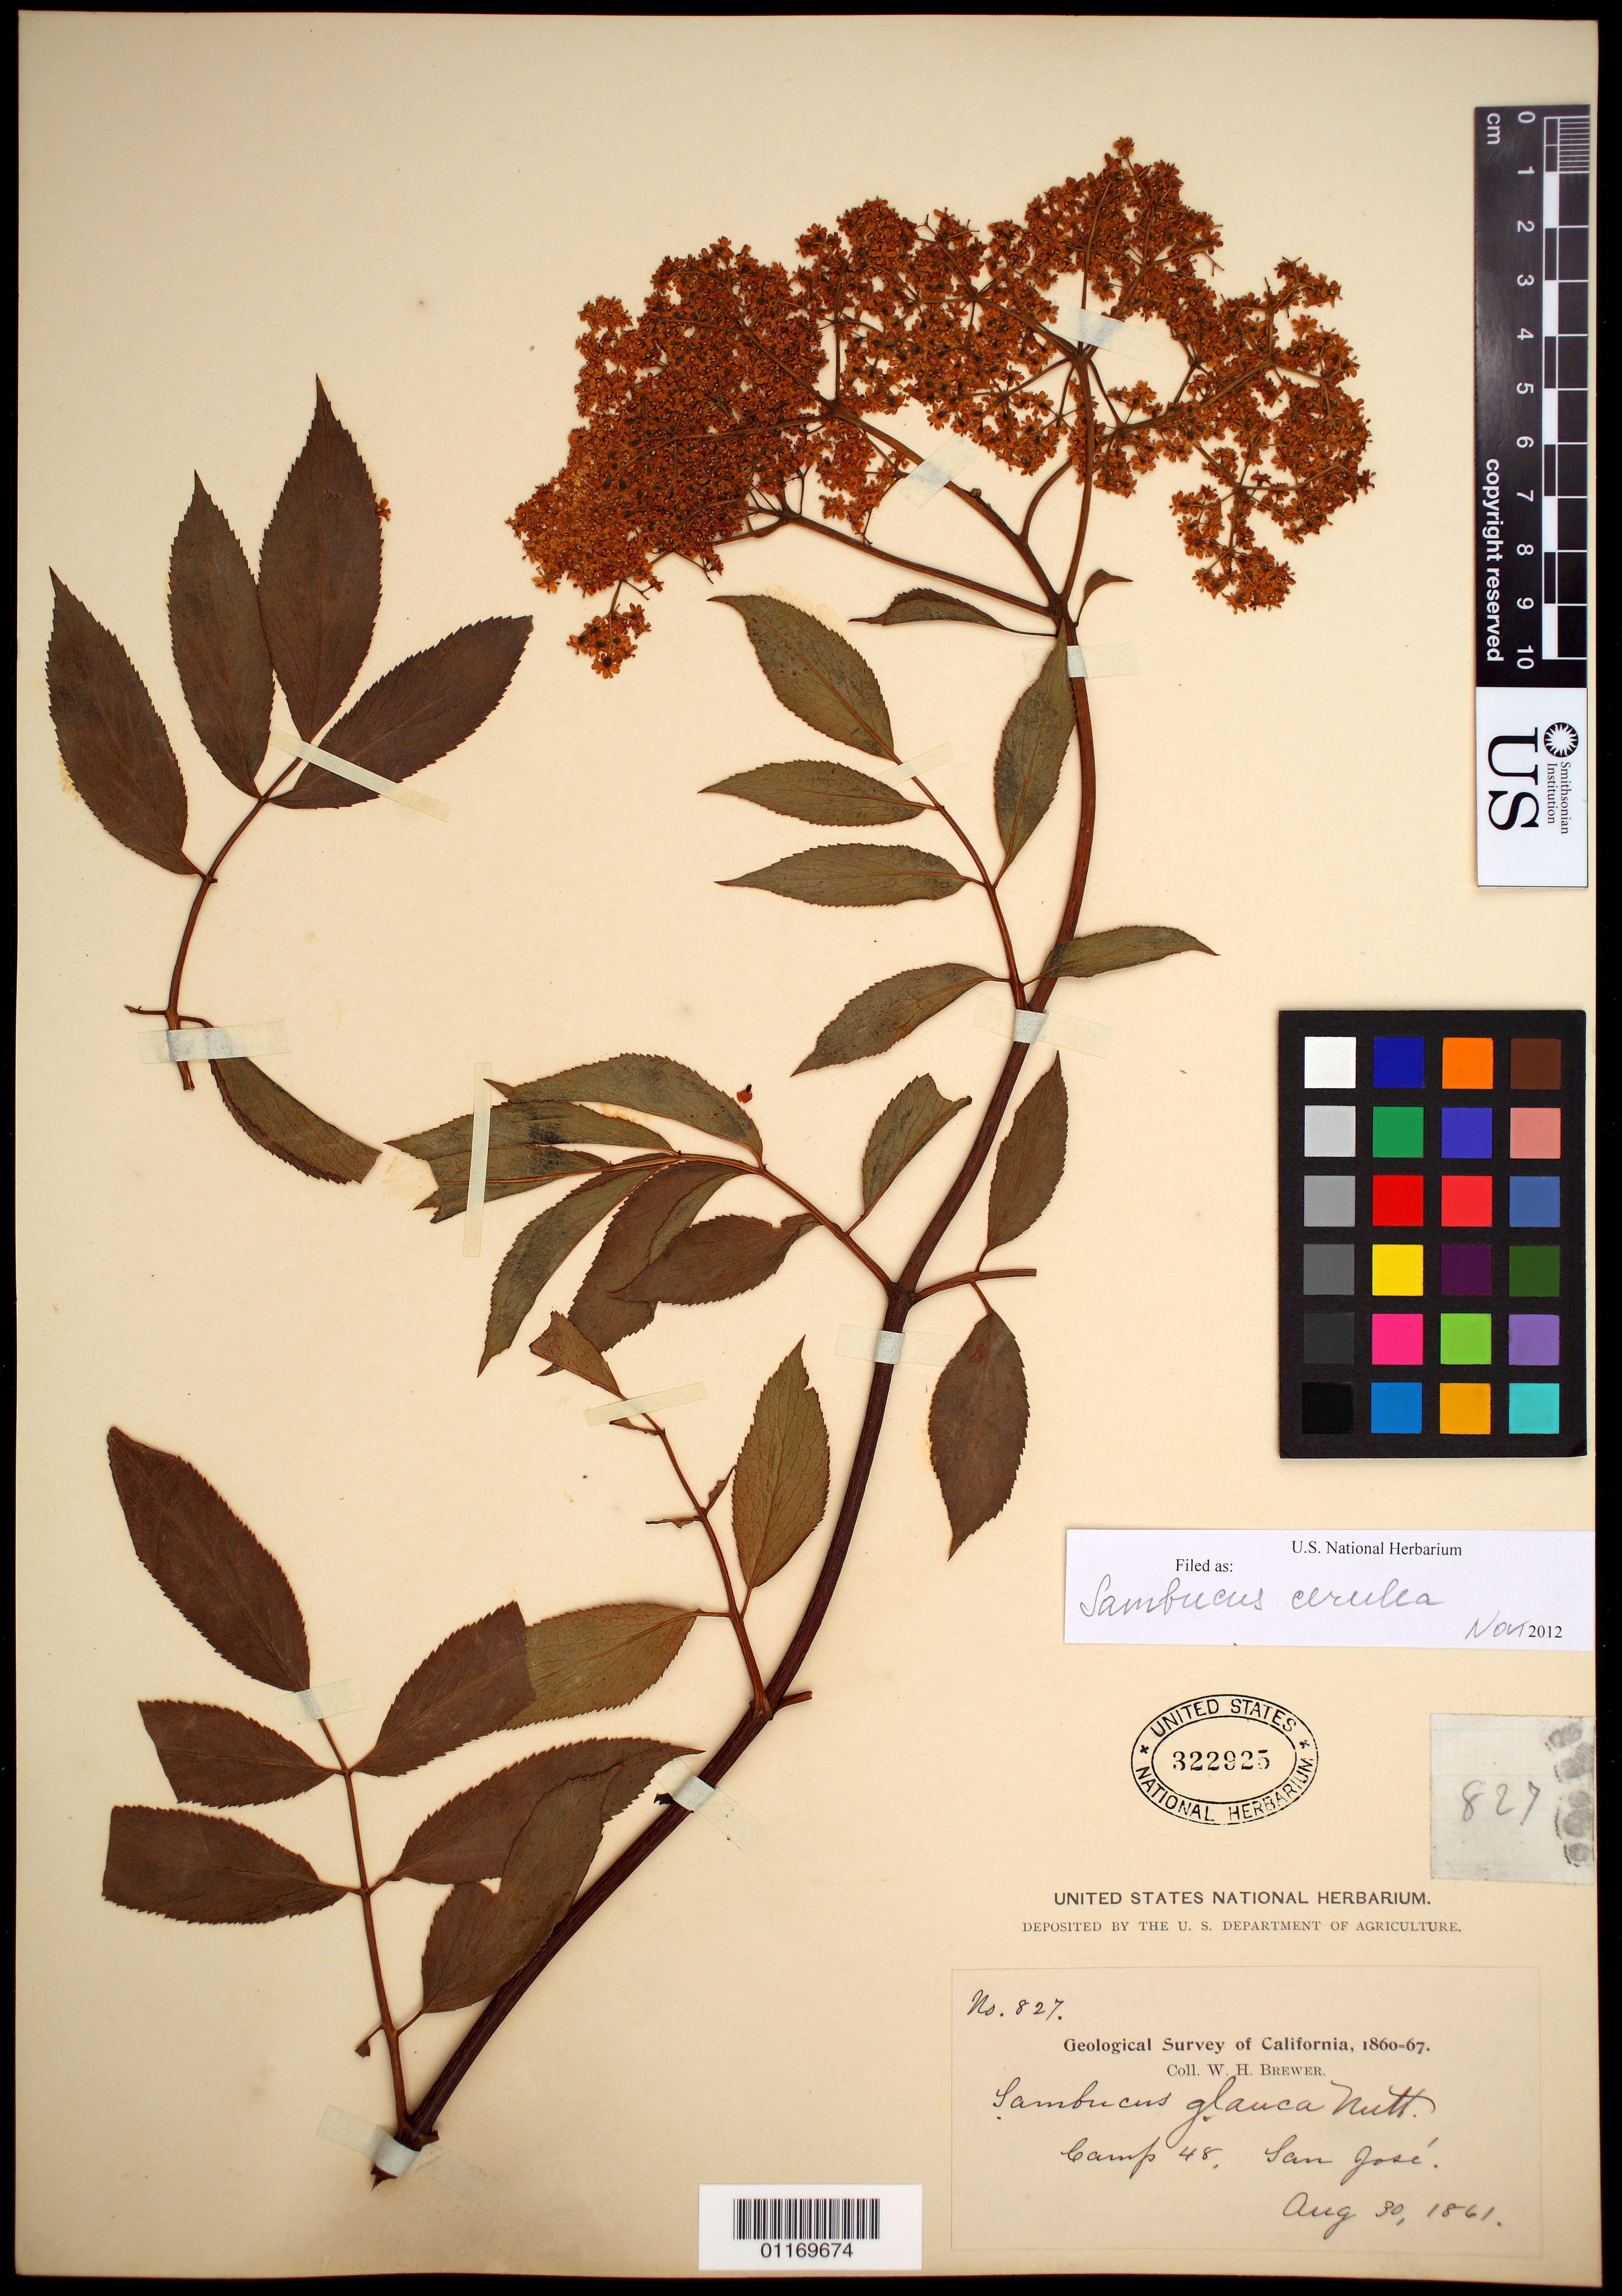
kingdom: Plantae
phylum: Tracheophyta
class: Magnoliopsida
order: Dipsacales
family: Viburnaceae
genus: Sambucus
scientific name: Sambucus cerulea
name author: Raf.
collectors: W. H. Brewer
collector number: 827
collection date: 1861-08-30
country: United States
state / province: California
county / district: Santa Clara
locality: Camp 48, San Jose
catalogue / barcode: US 322925